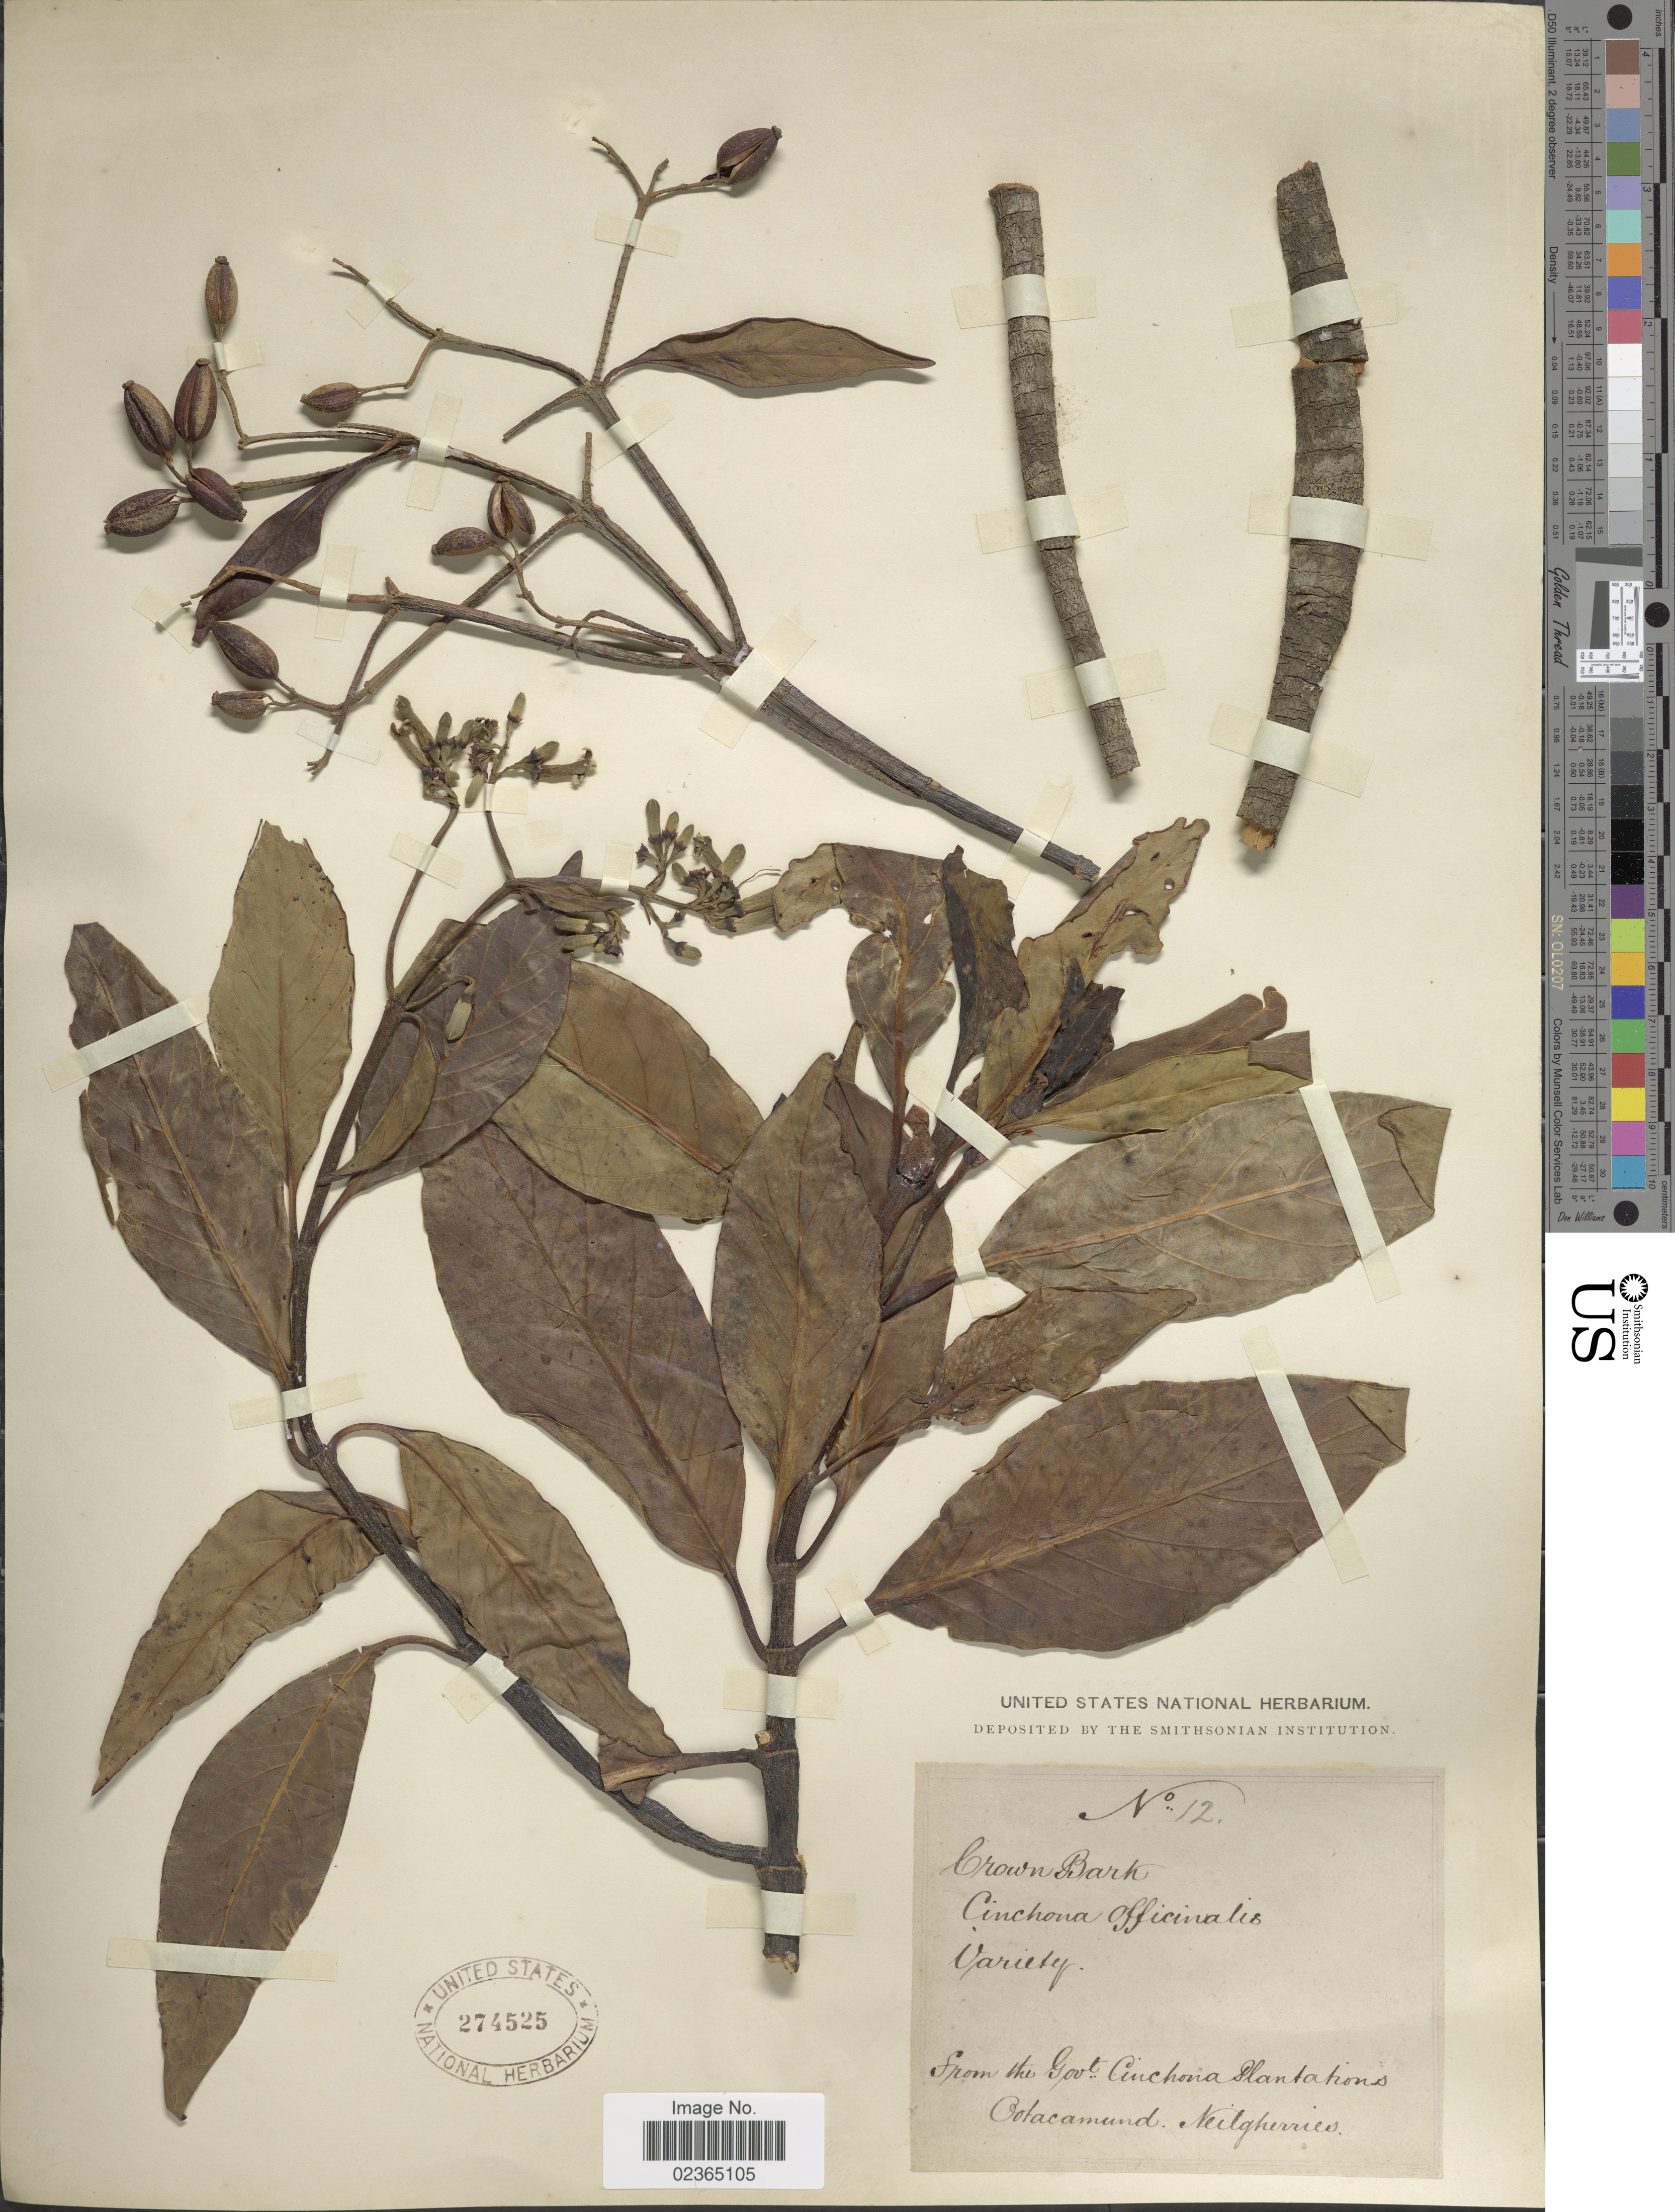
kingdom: Plantae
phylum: Tracheophyta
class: Magnoliopsida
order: Gentianales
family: Rubiaceae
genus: Cinchona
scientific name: Cinchona officinalis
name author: L.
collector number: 12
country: India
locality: Govt. Cinchona Plantations Ootacamund Neilgherries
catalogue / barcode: US 274525